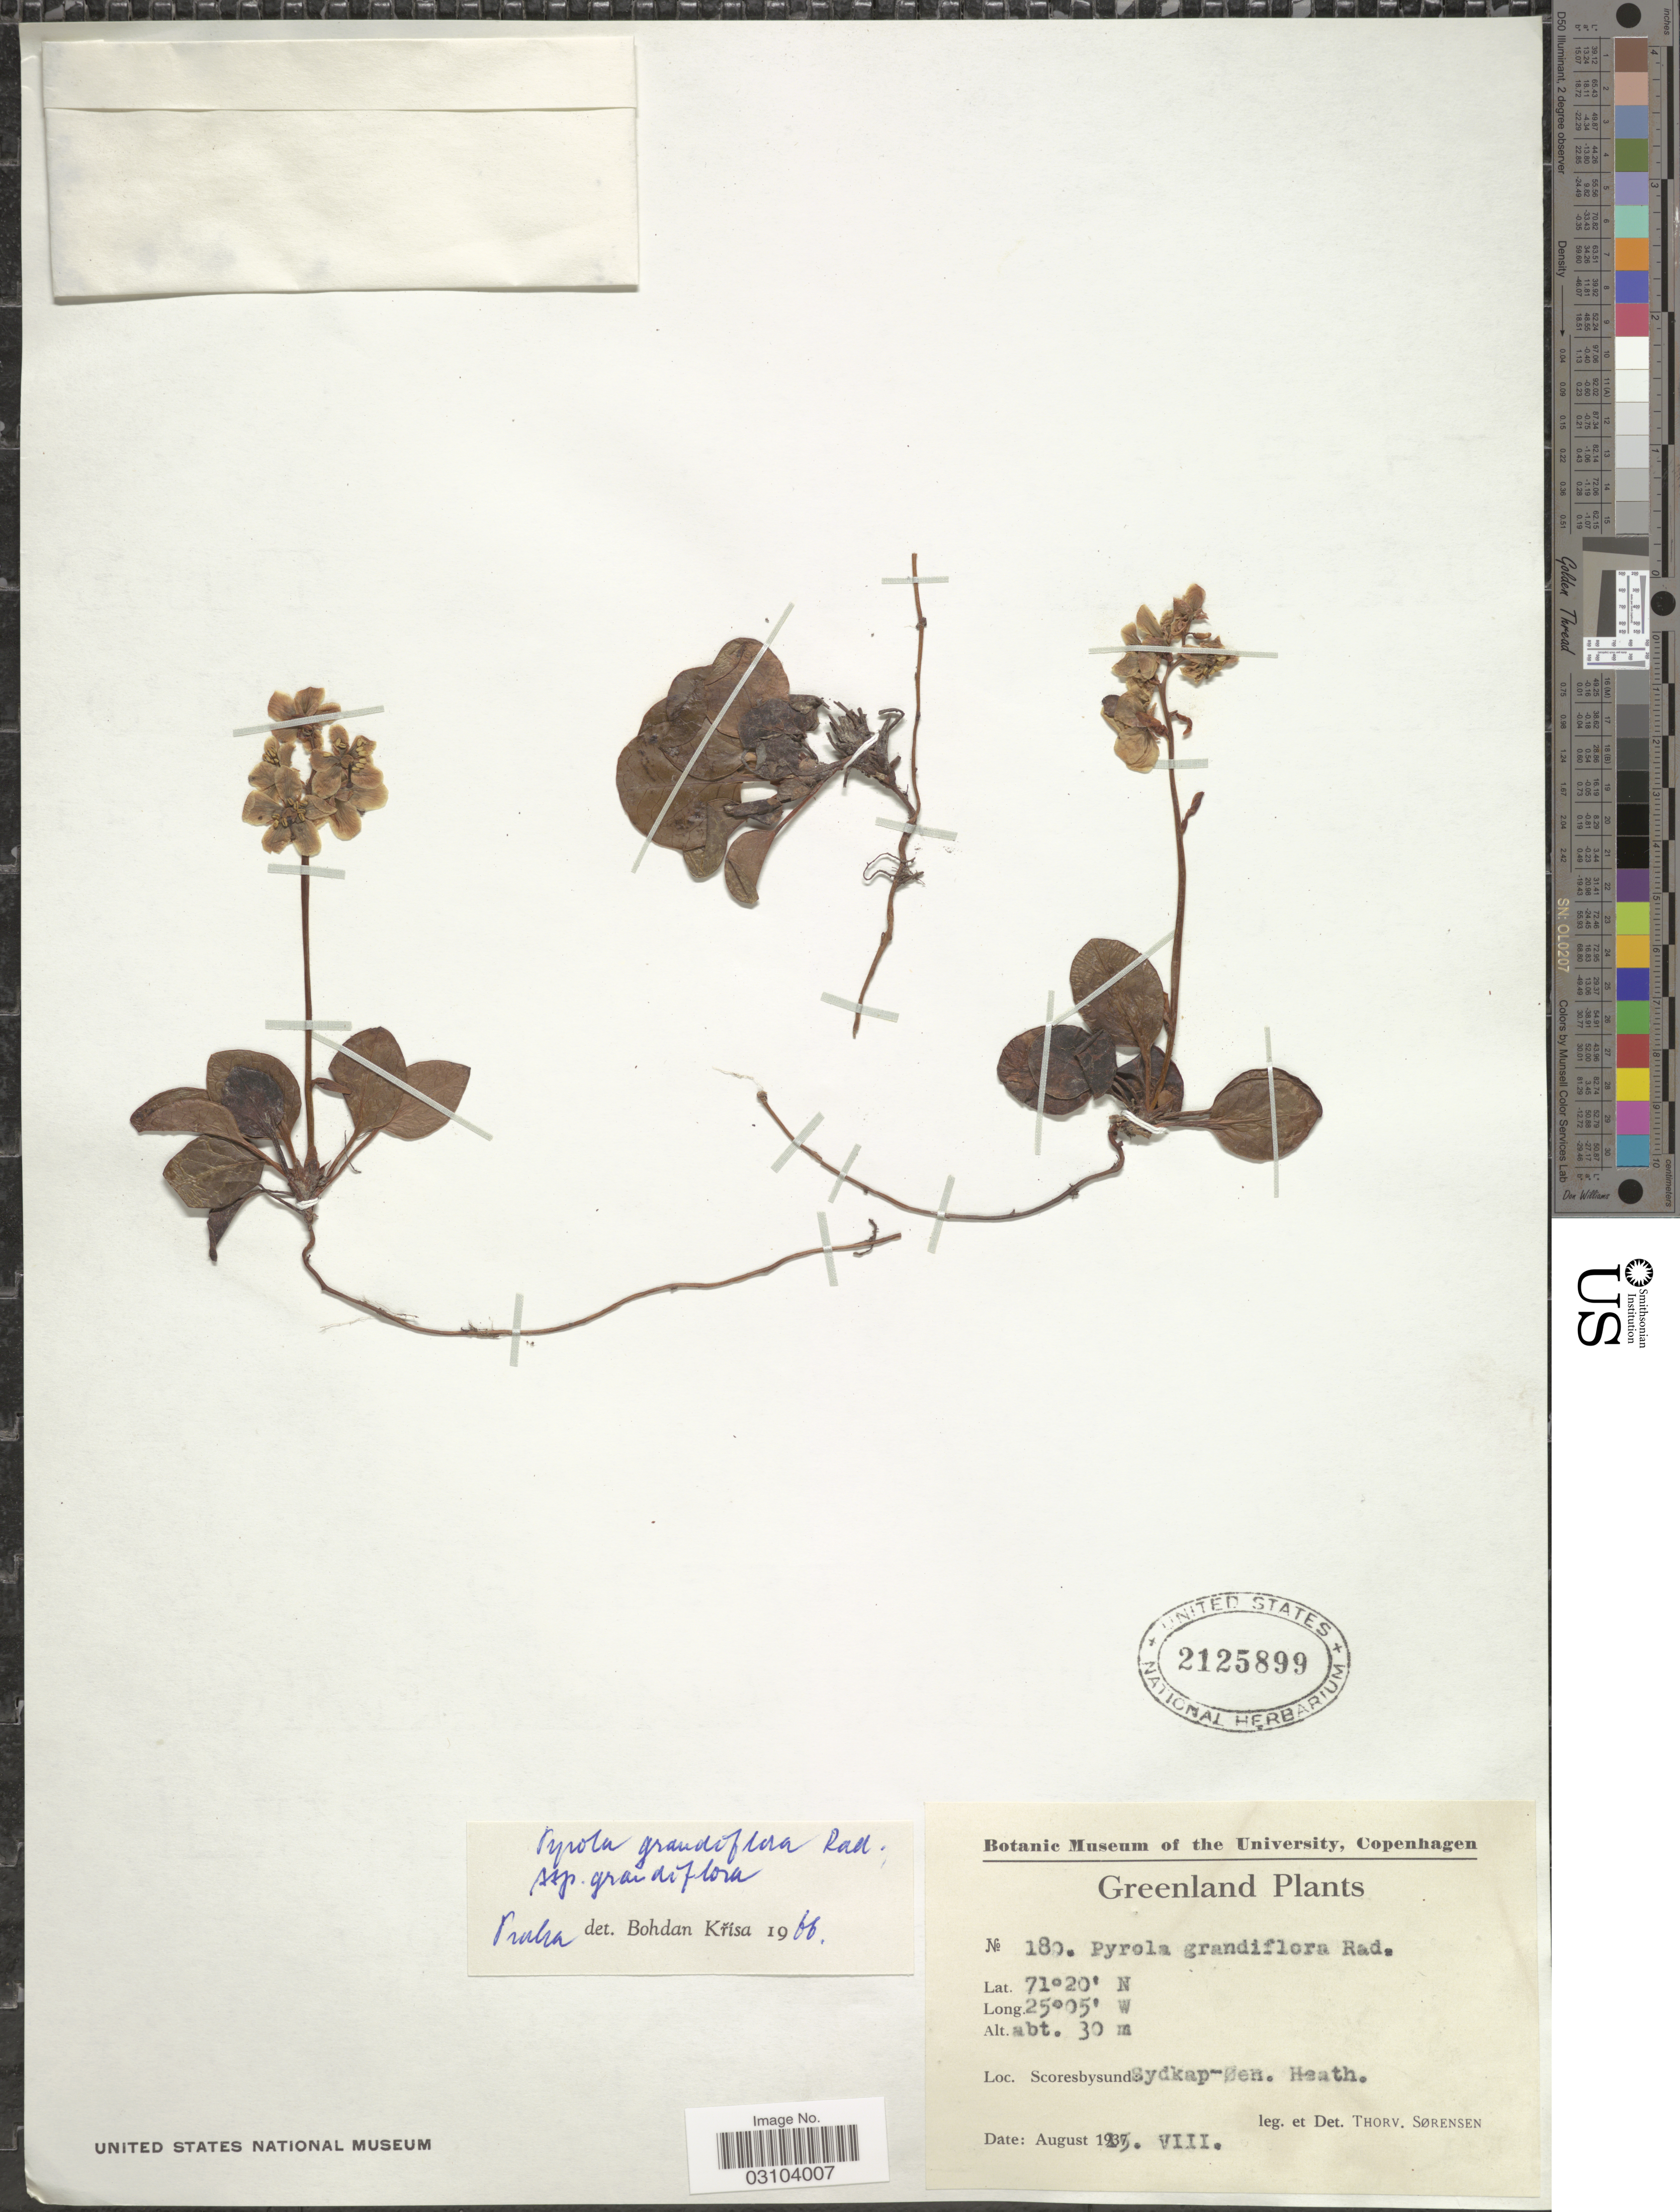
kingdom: Plantae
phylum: Tracheophyta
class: Magnoliopsida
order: Ericales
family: Ericaceae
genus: Pyrola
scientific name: Pyrola grandiflora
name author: Radius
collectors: T. Sorensen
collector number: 180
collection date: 1937-08-25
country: Greenland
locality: Scoresbysund: Sydkap-øen. Heath.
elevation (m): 30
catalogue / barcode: US 2125899